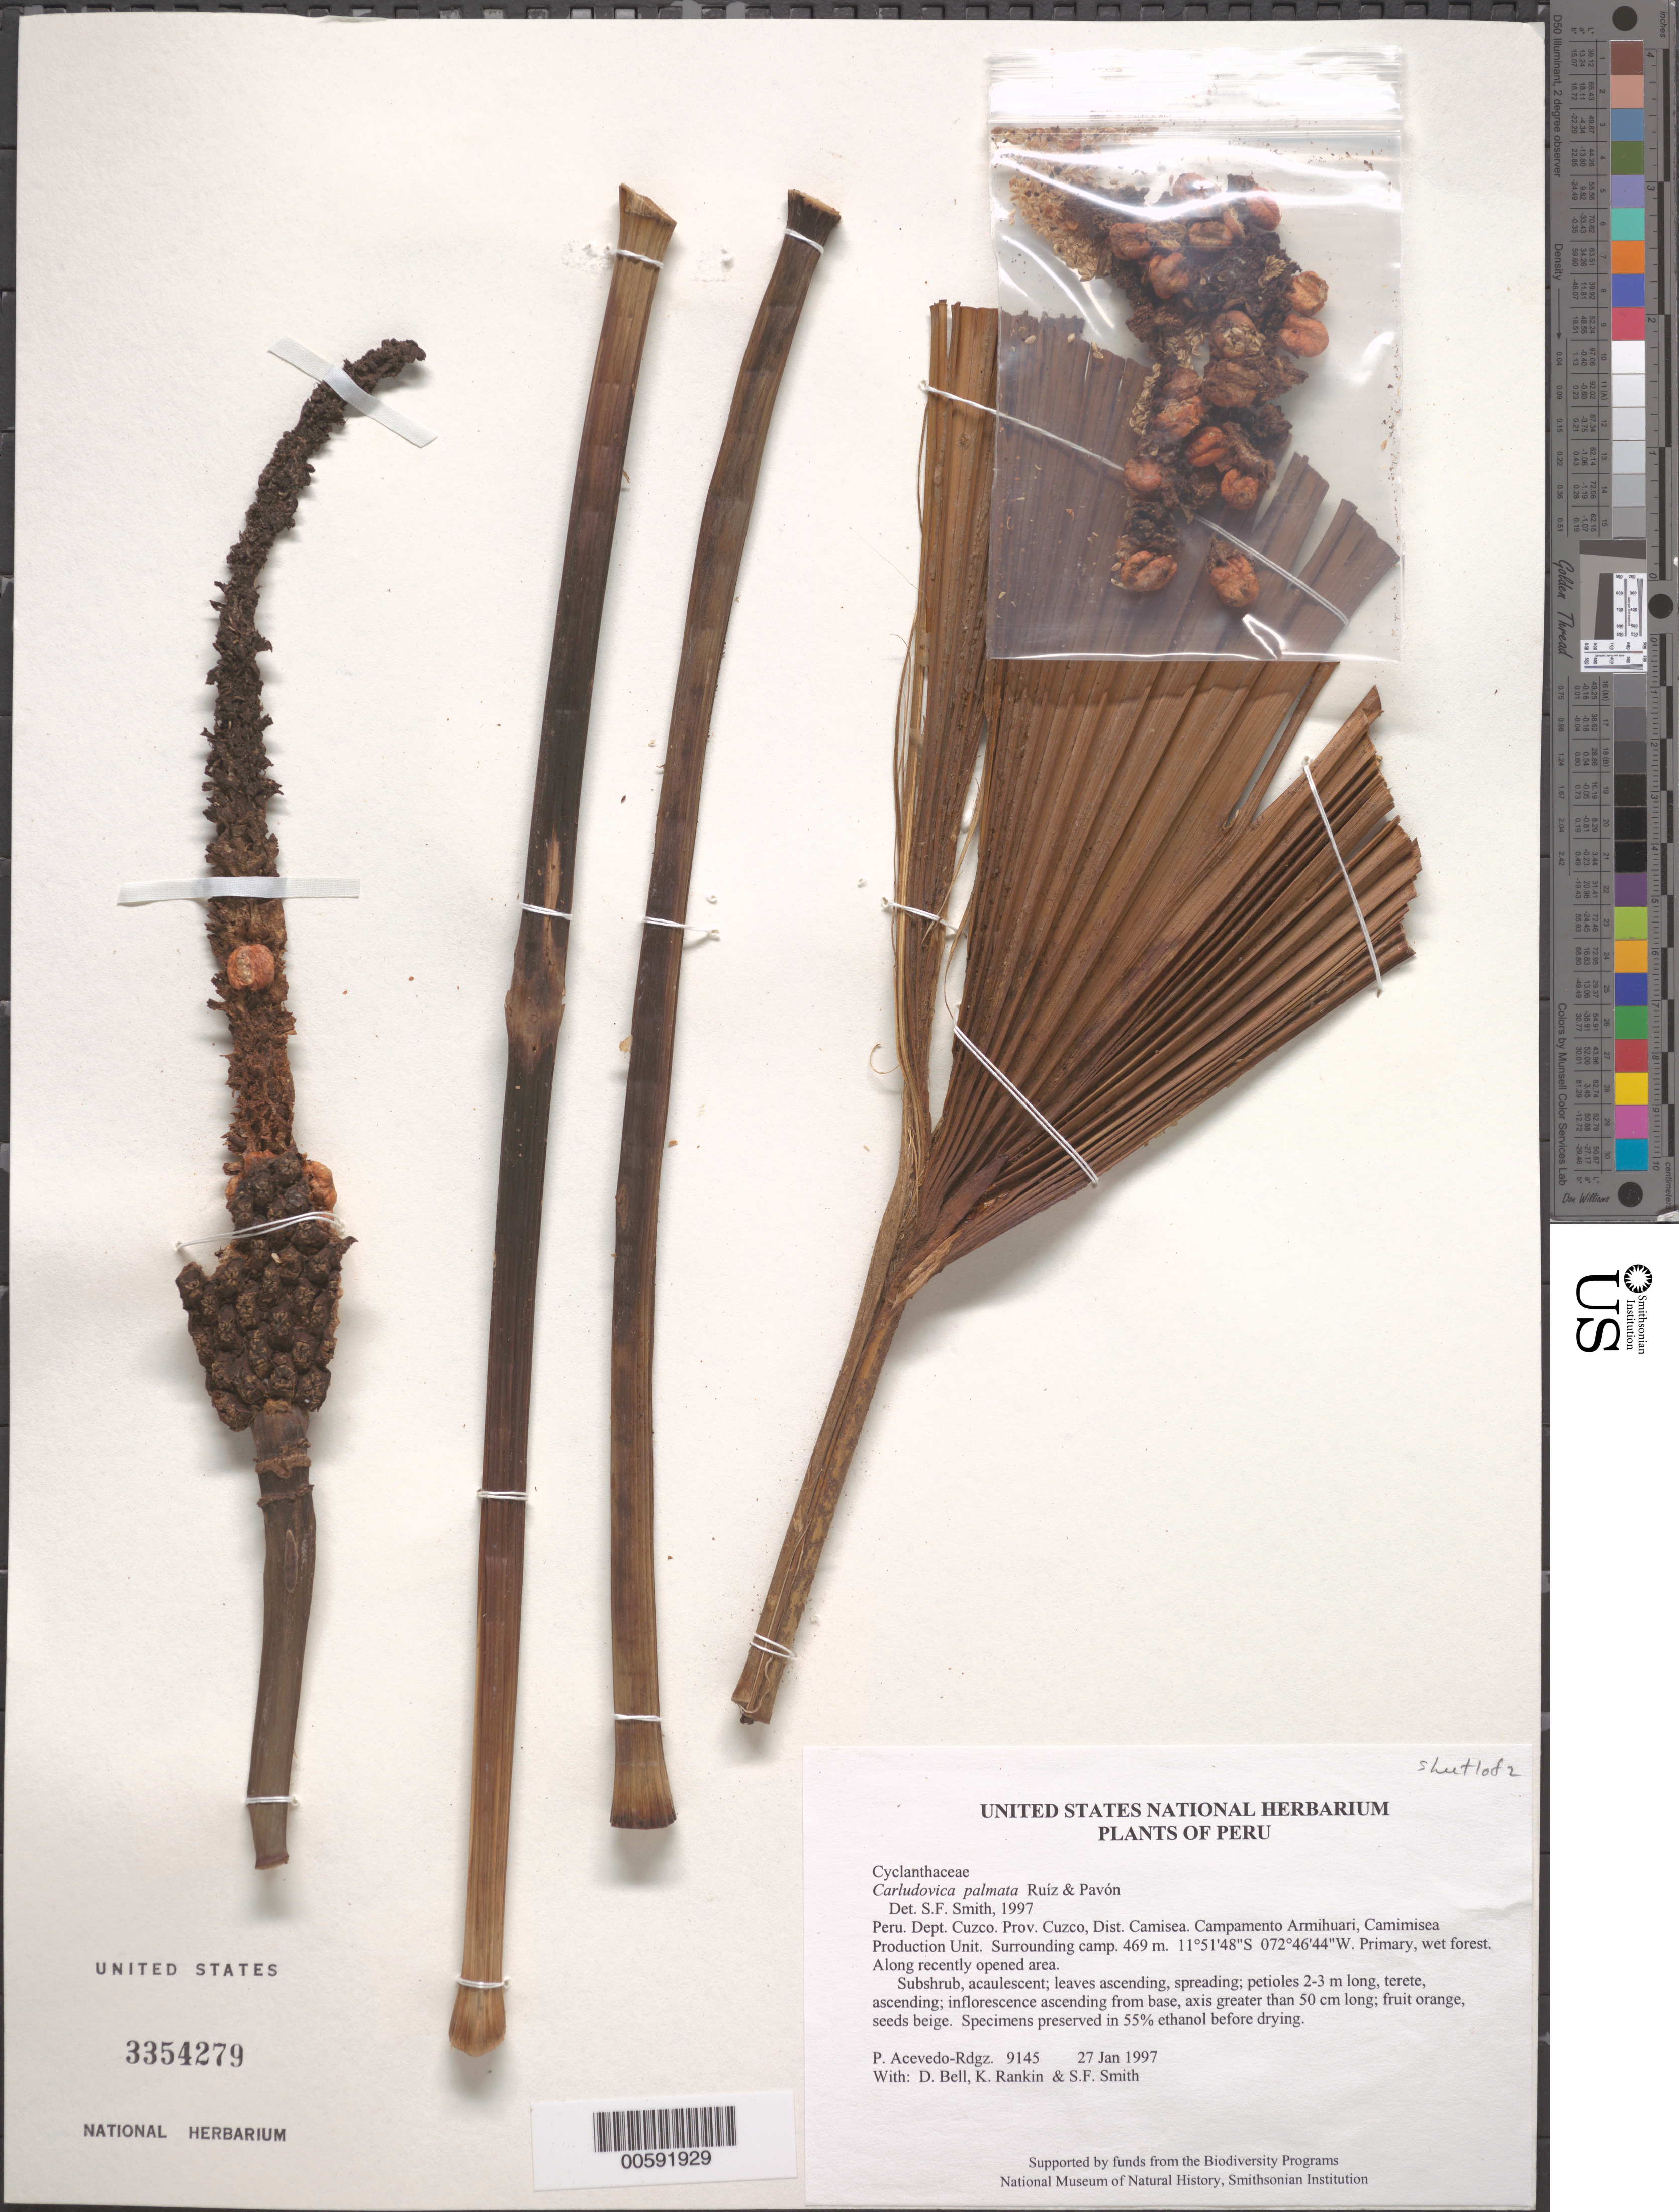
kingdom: Plantae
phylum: Tracheophyta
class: Liliopsida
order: Pandanales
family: Cyclanthaceae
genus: Carludovica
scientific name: Carludovica palmata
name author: Ruiz & Pav.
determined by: Smith, Stephen F., (US), NMNH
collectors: P. Acevedo-Rodr., D. A. Bell, K. B. Rankin & S.F. Smith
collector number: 9145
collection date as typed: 27 Jan 1997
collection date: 1997-01-27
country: Peru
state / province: Cusco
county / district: Cusco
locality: Districto Camisea, Campamento Armihuari, Camimisea Production Unit. Surrounding camp.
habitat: Primary, wet forest. Along recently opened area.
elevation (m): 469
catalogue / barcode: US 3354279